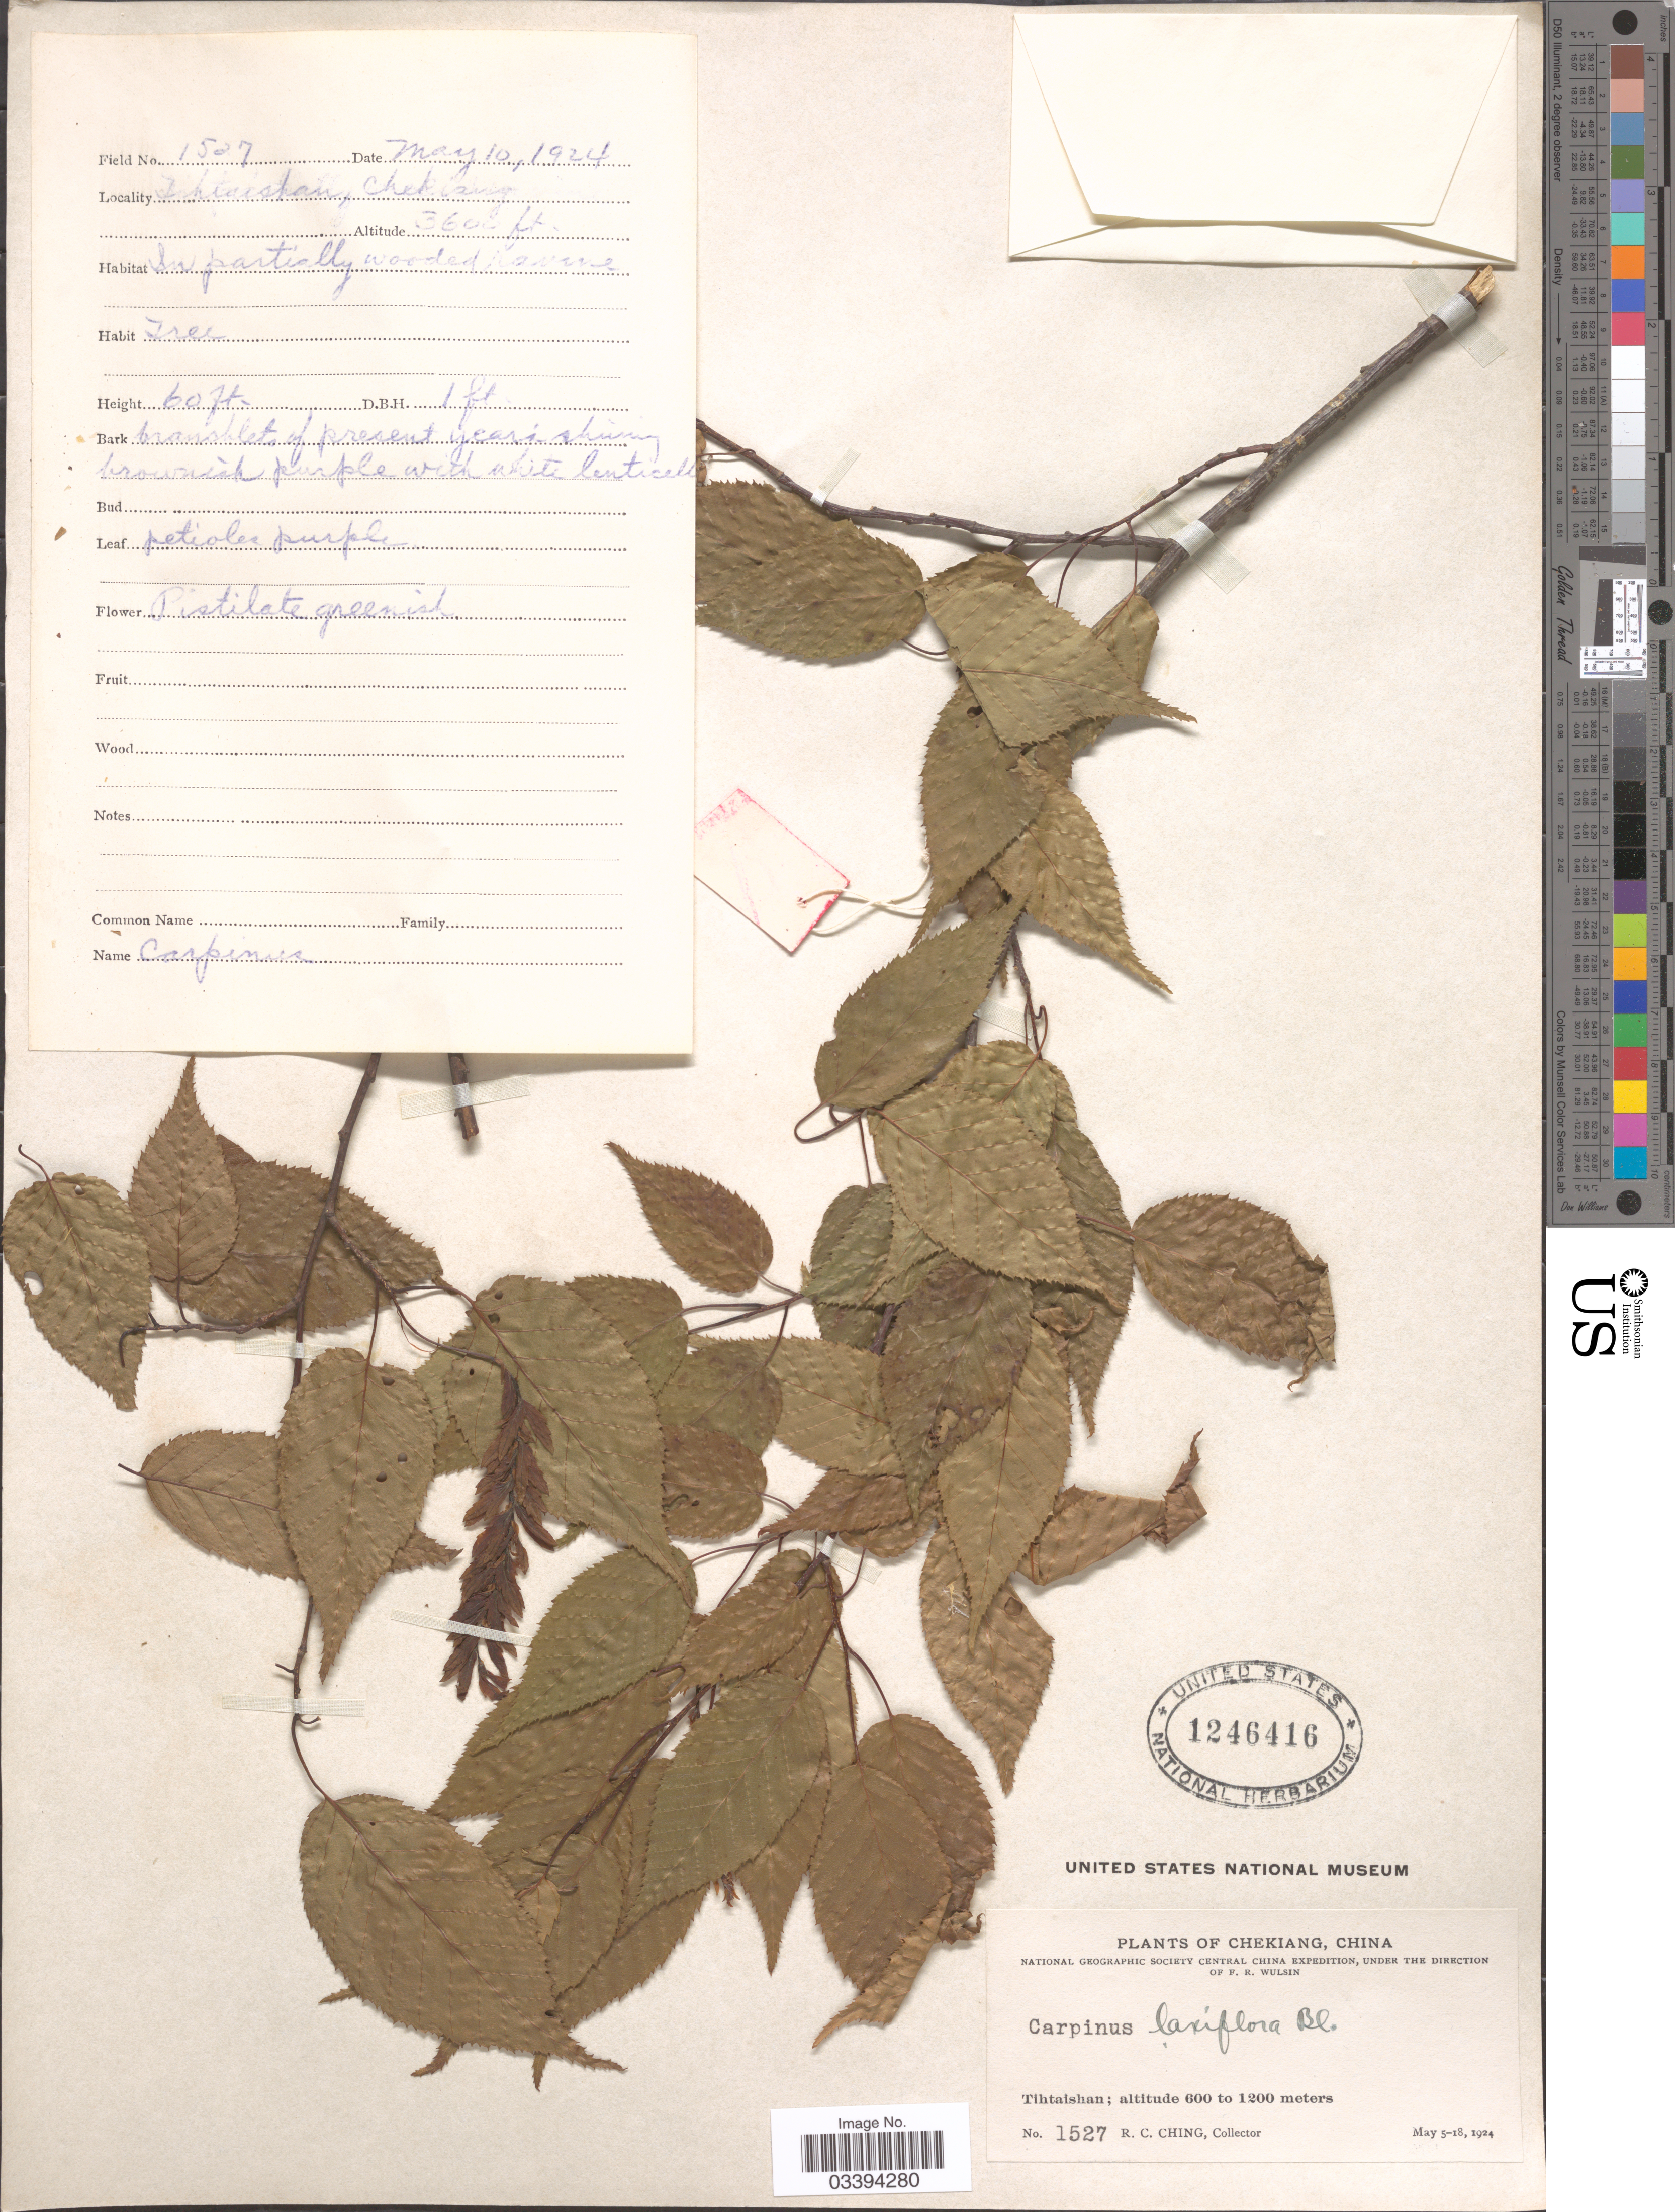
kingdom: Plantae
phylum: Tracheophyta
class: Magnoliopsida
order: Fagales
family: Betulaceae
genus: Carpinus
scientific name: Carpinus laxiflora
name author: (Siebold & Zucc.) Blume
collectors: R. C. Ching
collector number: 1527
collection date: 1924-05-10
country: China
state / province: Zhejiang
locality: Chekiang. Tihtaishan.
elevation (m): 1097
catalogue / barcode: US 1246416